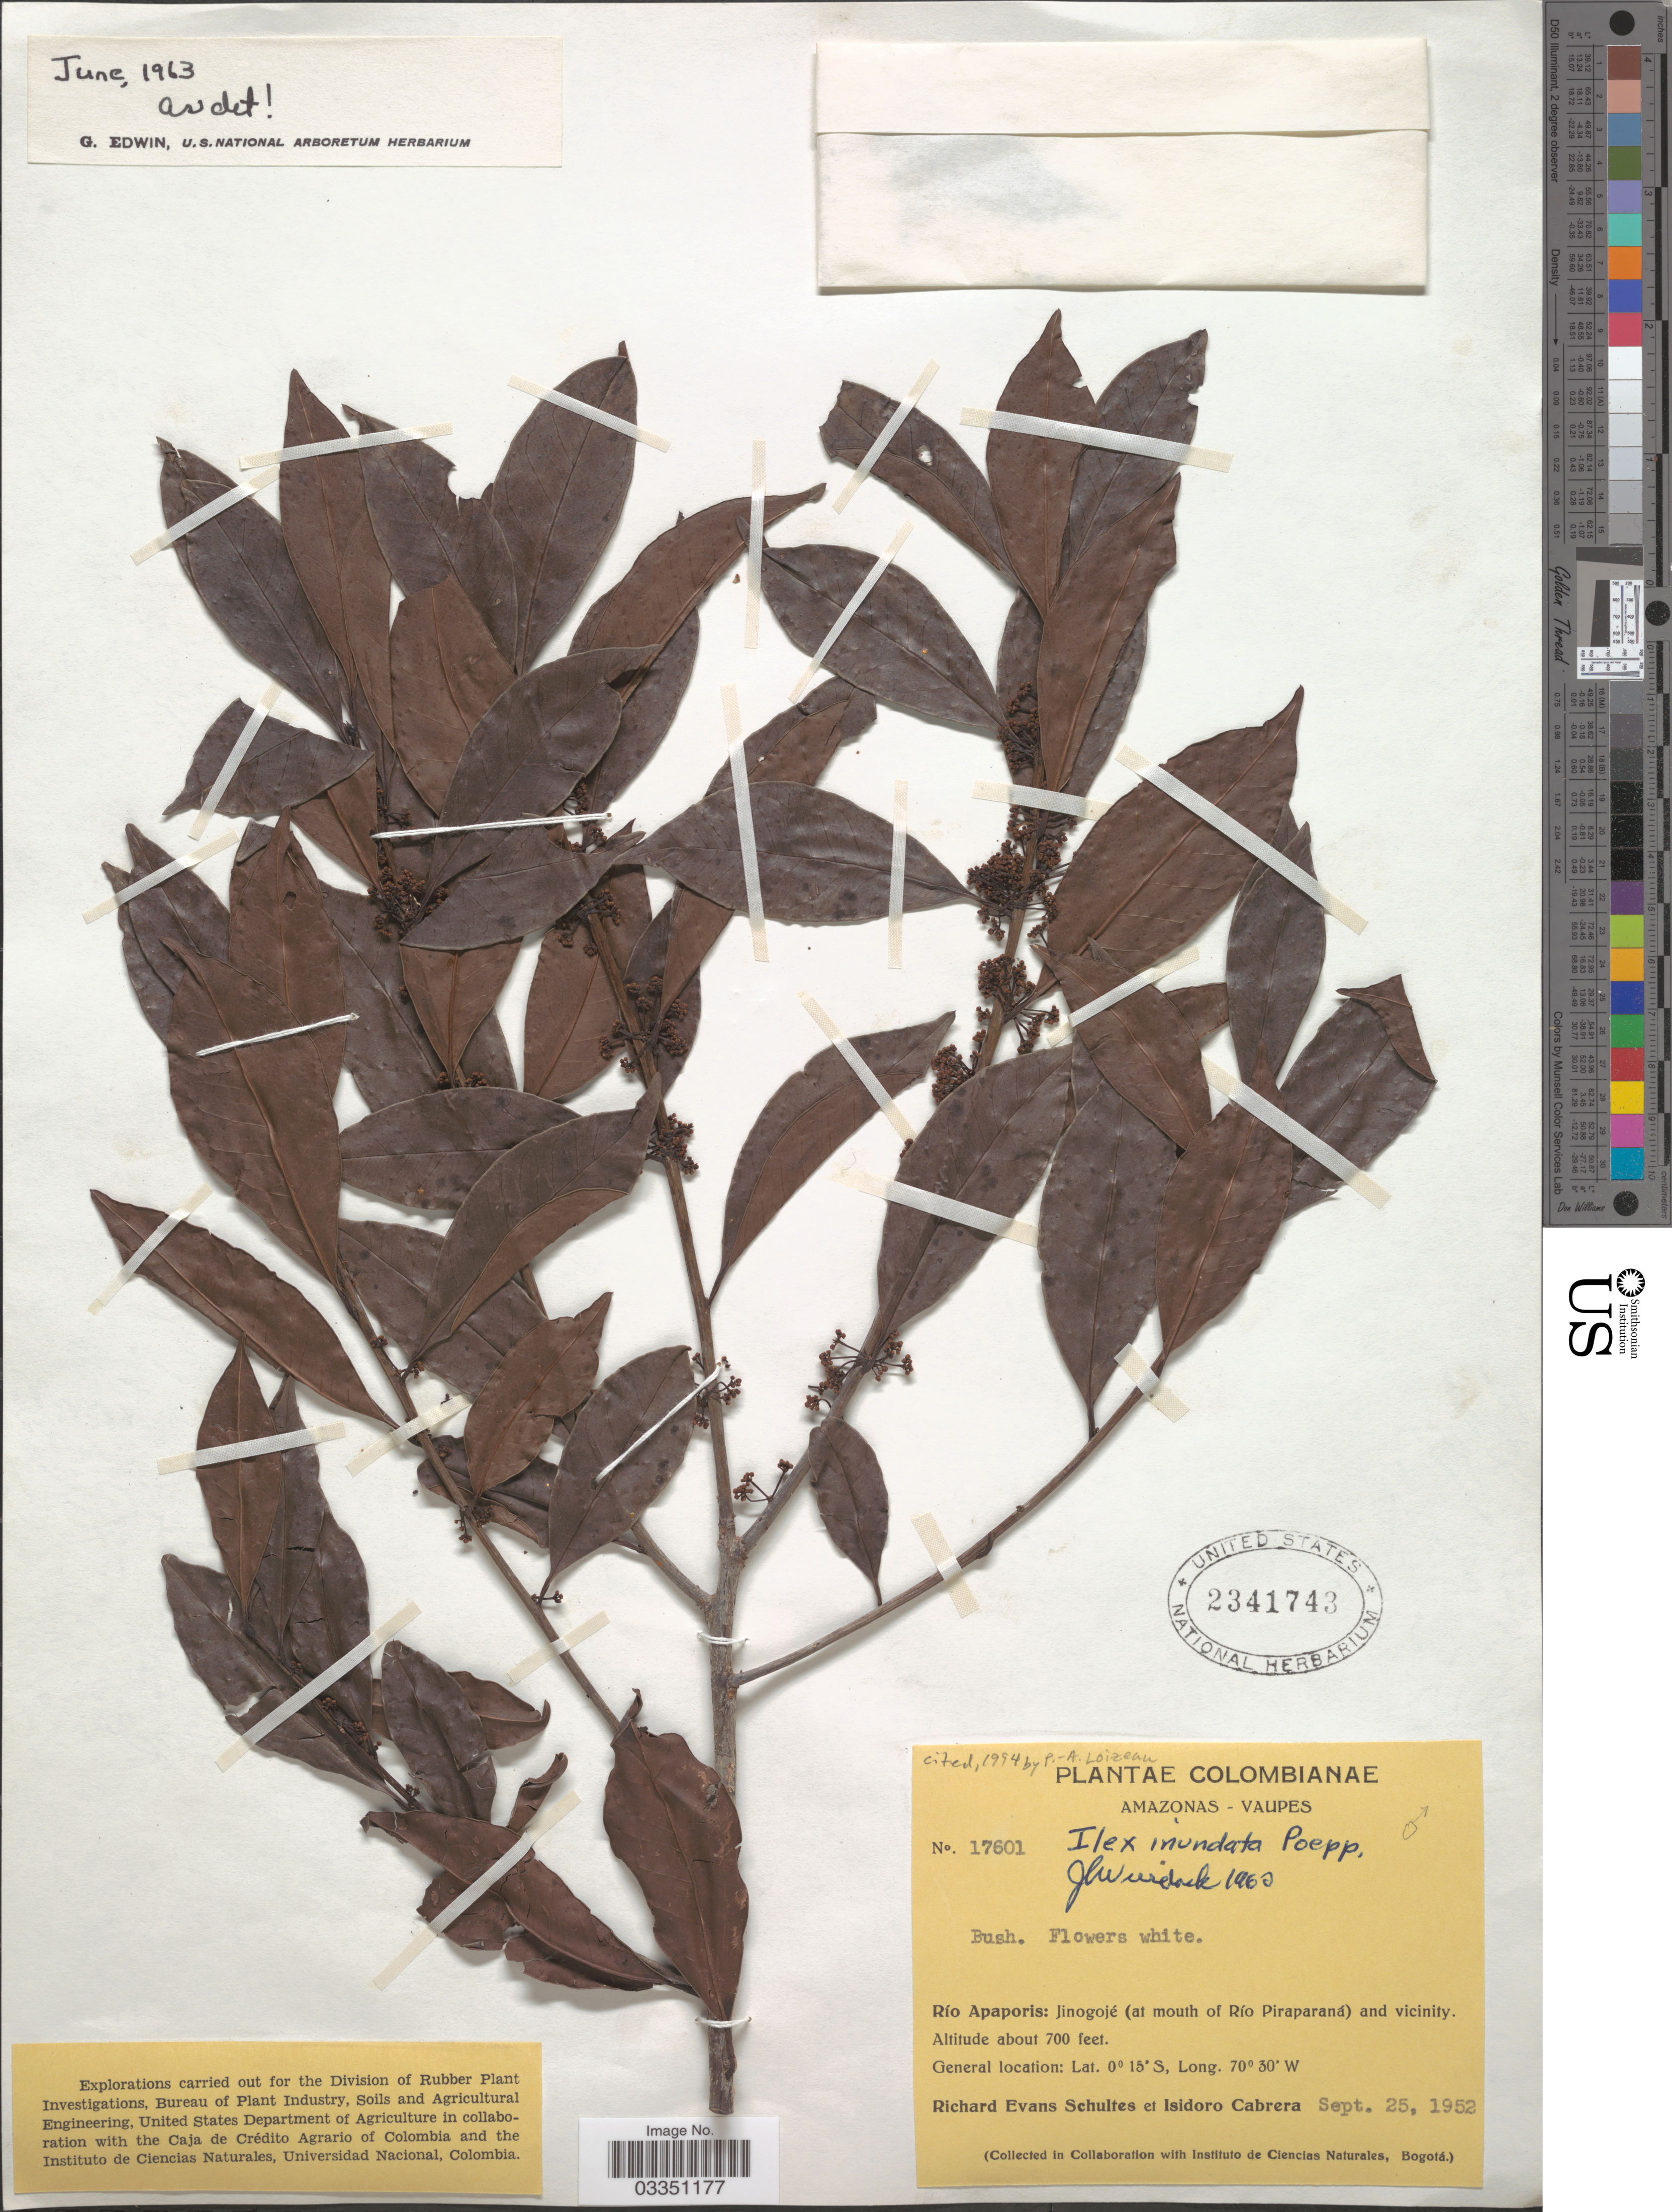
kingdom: Plantae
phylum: Tracheophyta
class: Magnoliopsida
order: Aquifoliales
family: Aquifoliaceae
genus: Ilex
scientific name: Ilex inundata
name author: Poepp. ex Reissek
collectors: R. E. Schultes & I. Cabrera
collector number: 17601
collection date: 1952-09-25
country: Colombia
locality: Amazonas - Vaupes. Río Apaporis: Jinogojé (at mouth of Río Piraparaná) and vicinity.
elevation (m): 213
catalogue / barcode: US 2341743